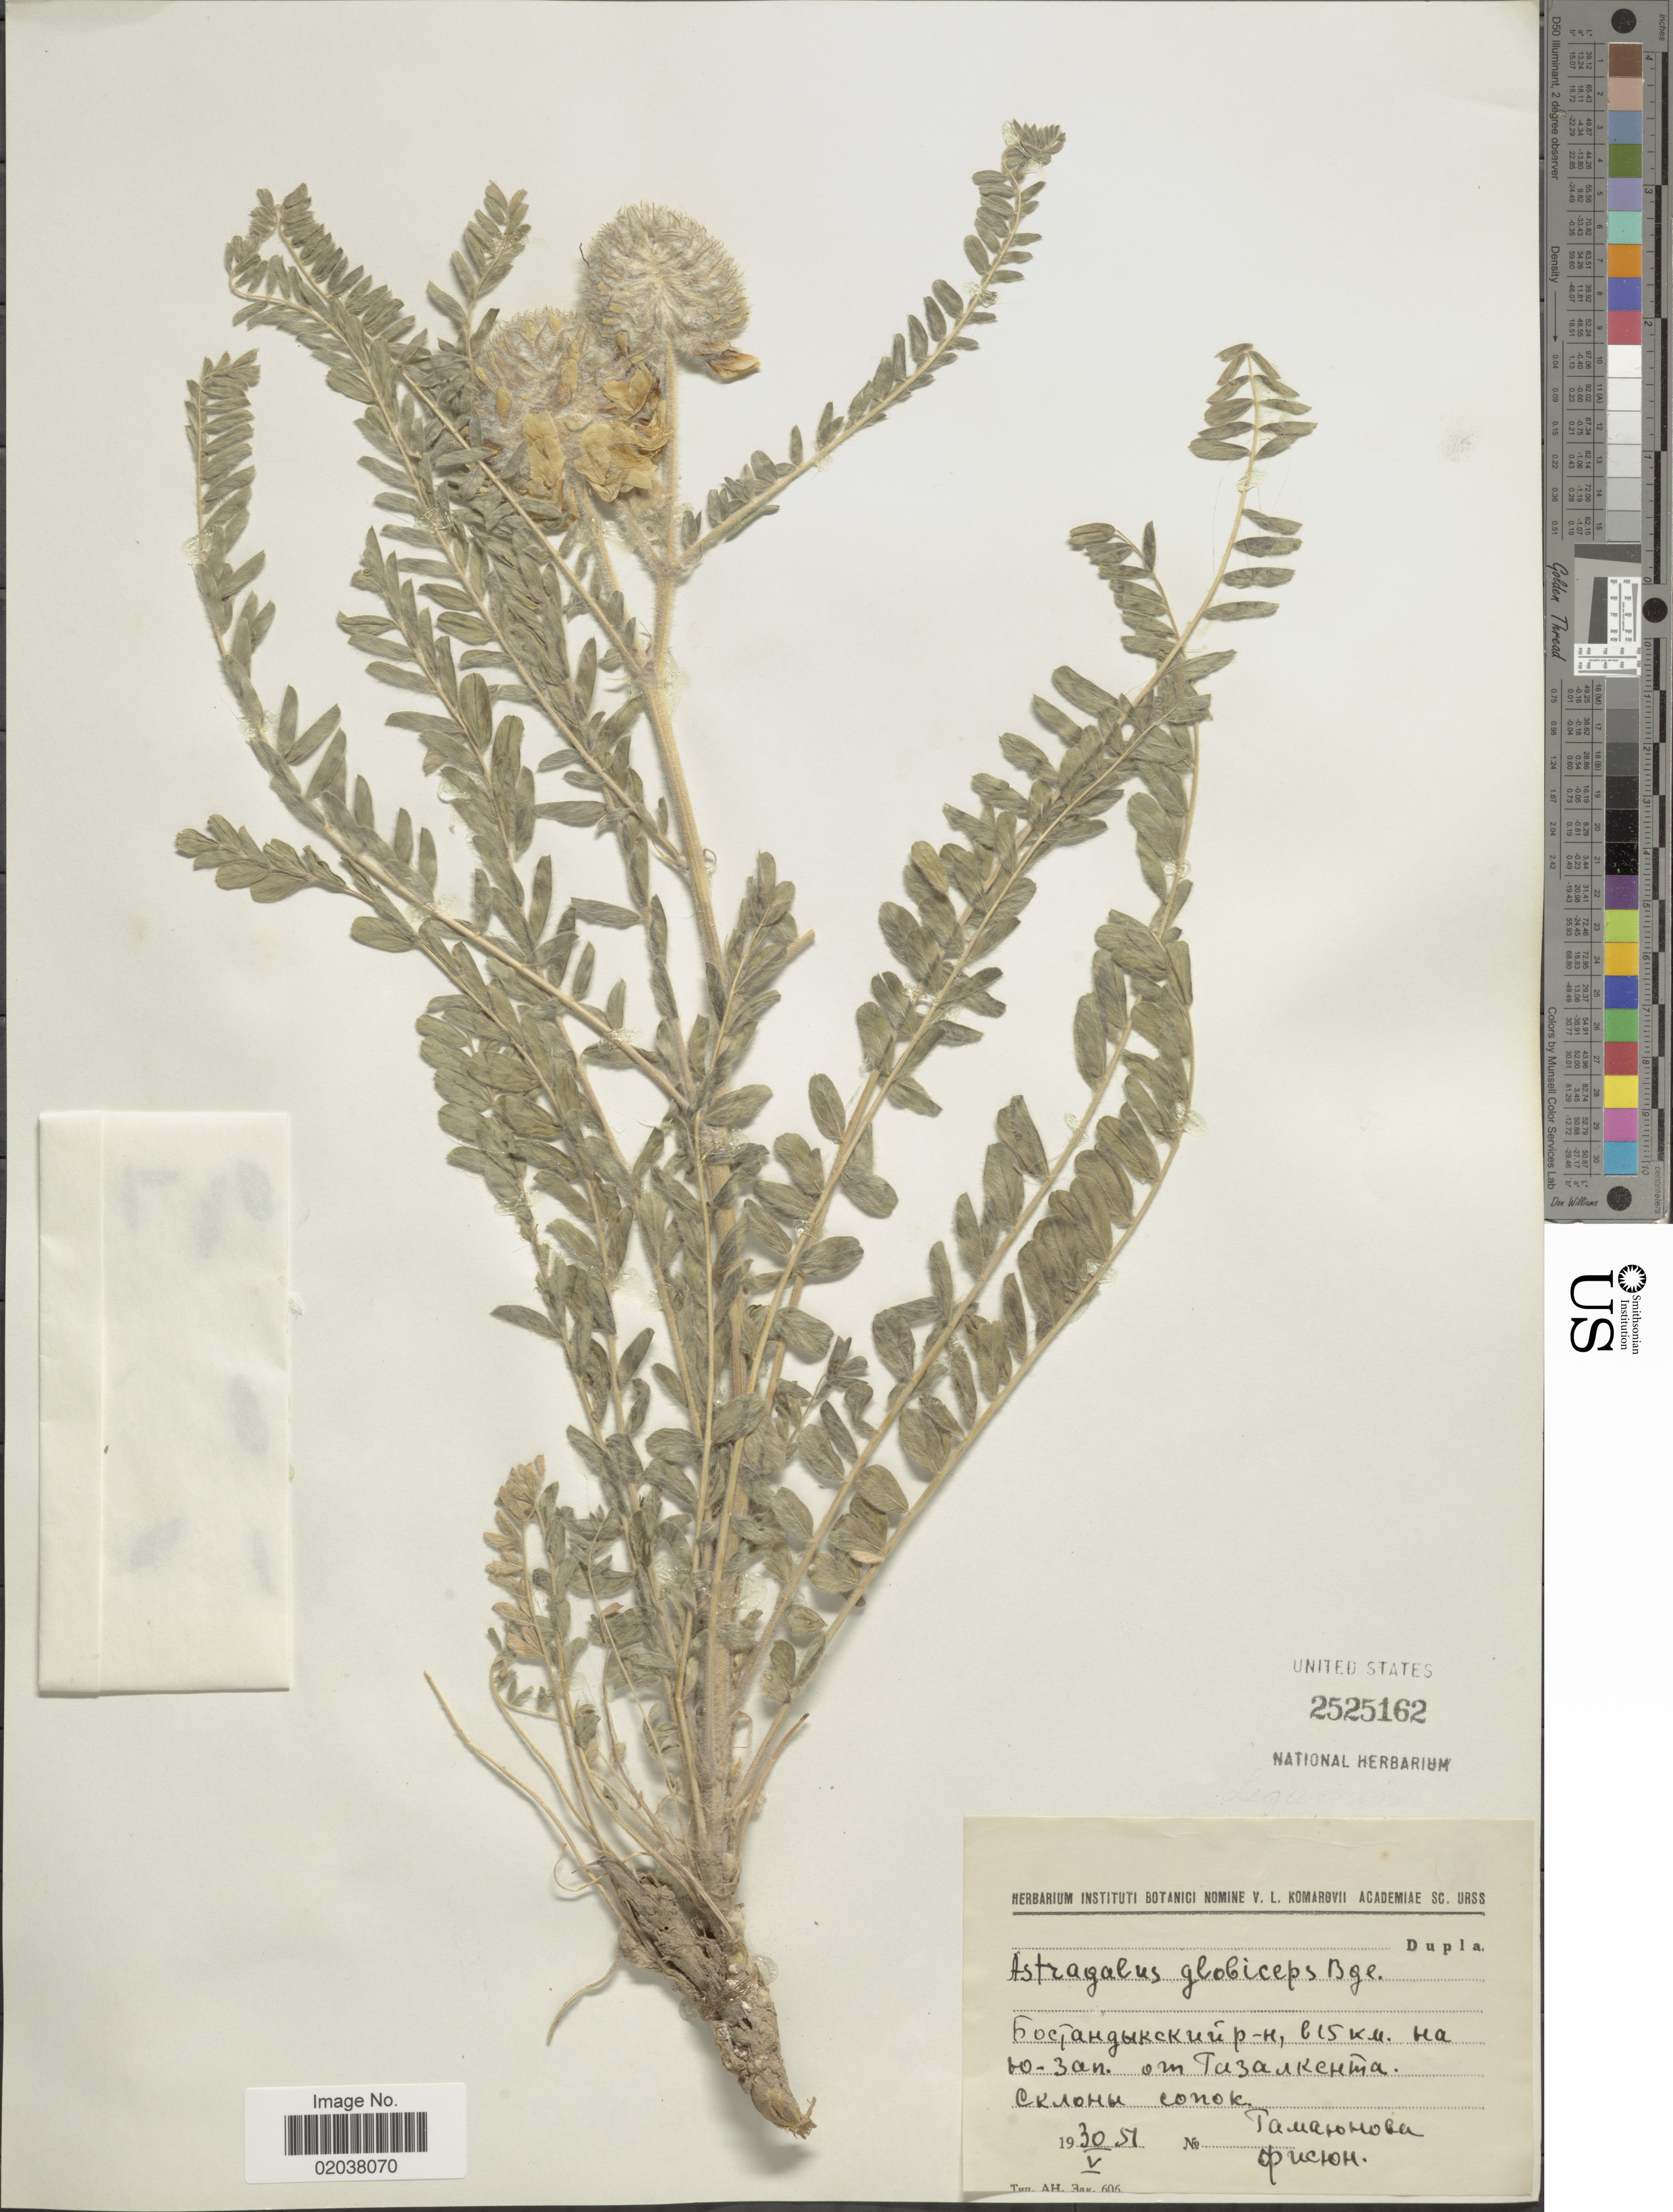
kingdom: Plantae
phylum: Tracheophyta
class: Magnoliopsida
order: Fabales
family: Fabaceae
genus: Astragalus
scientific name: Astragalus globiceps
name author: Bunge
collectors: Gamaunova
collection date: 1951-05-30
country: Uzbekistan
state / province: Toshkent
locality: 15 km SW of Gazalkent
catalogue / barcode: US 2525162